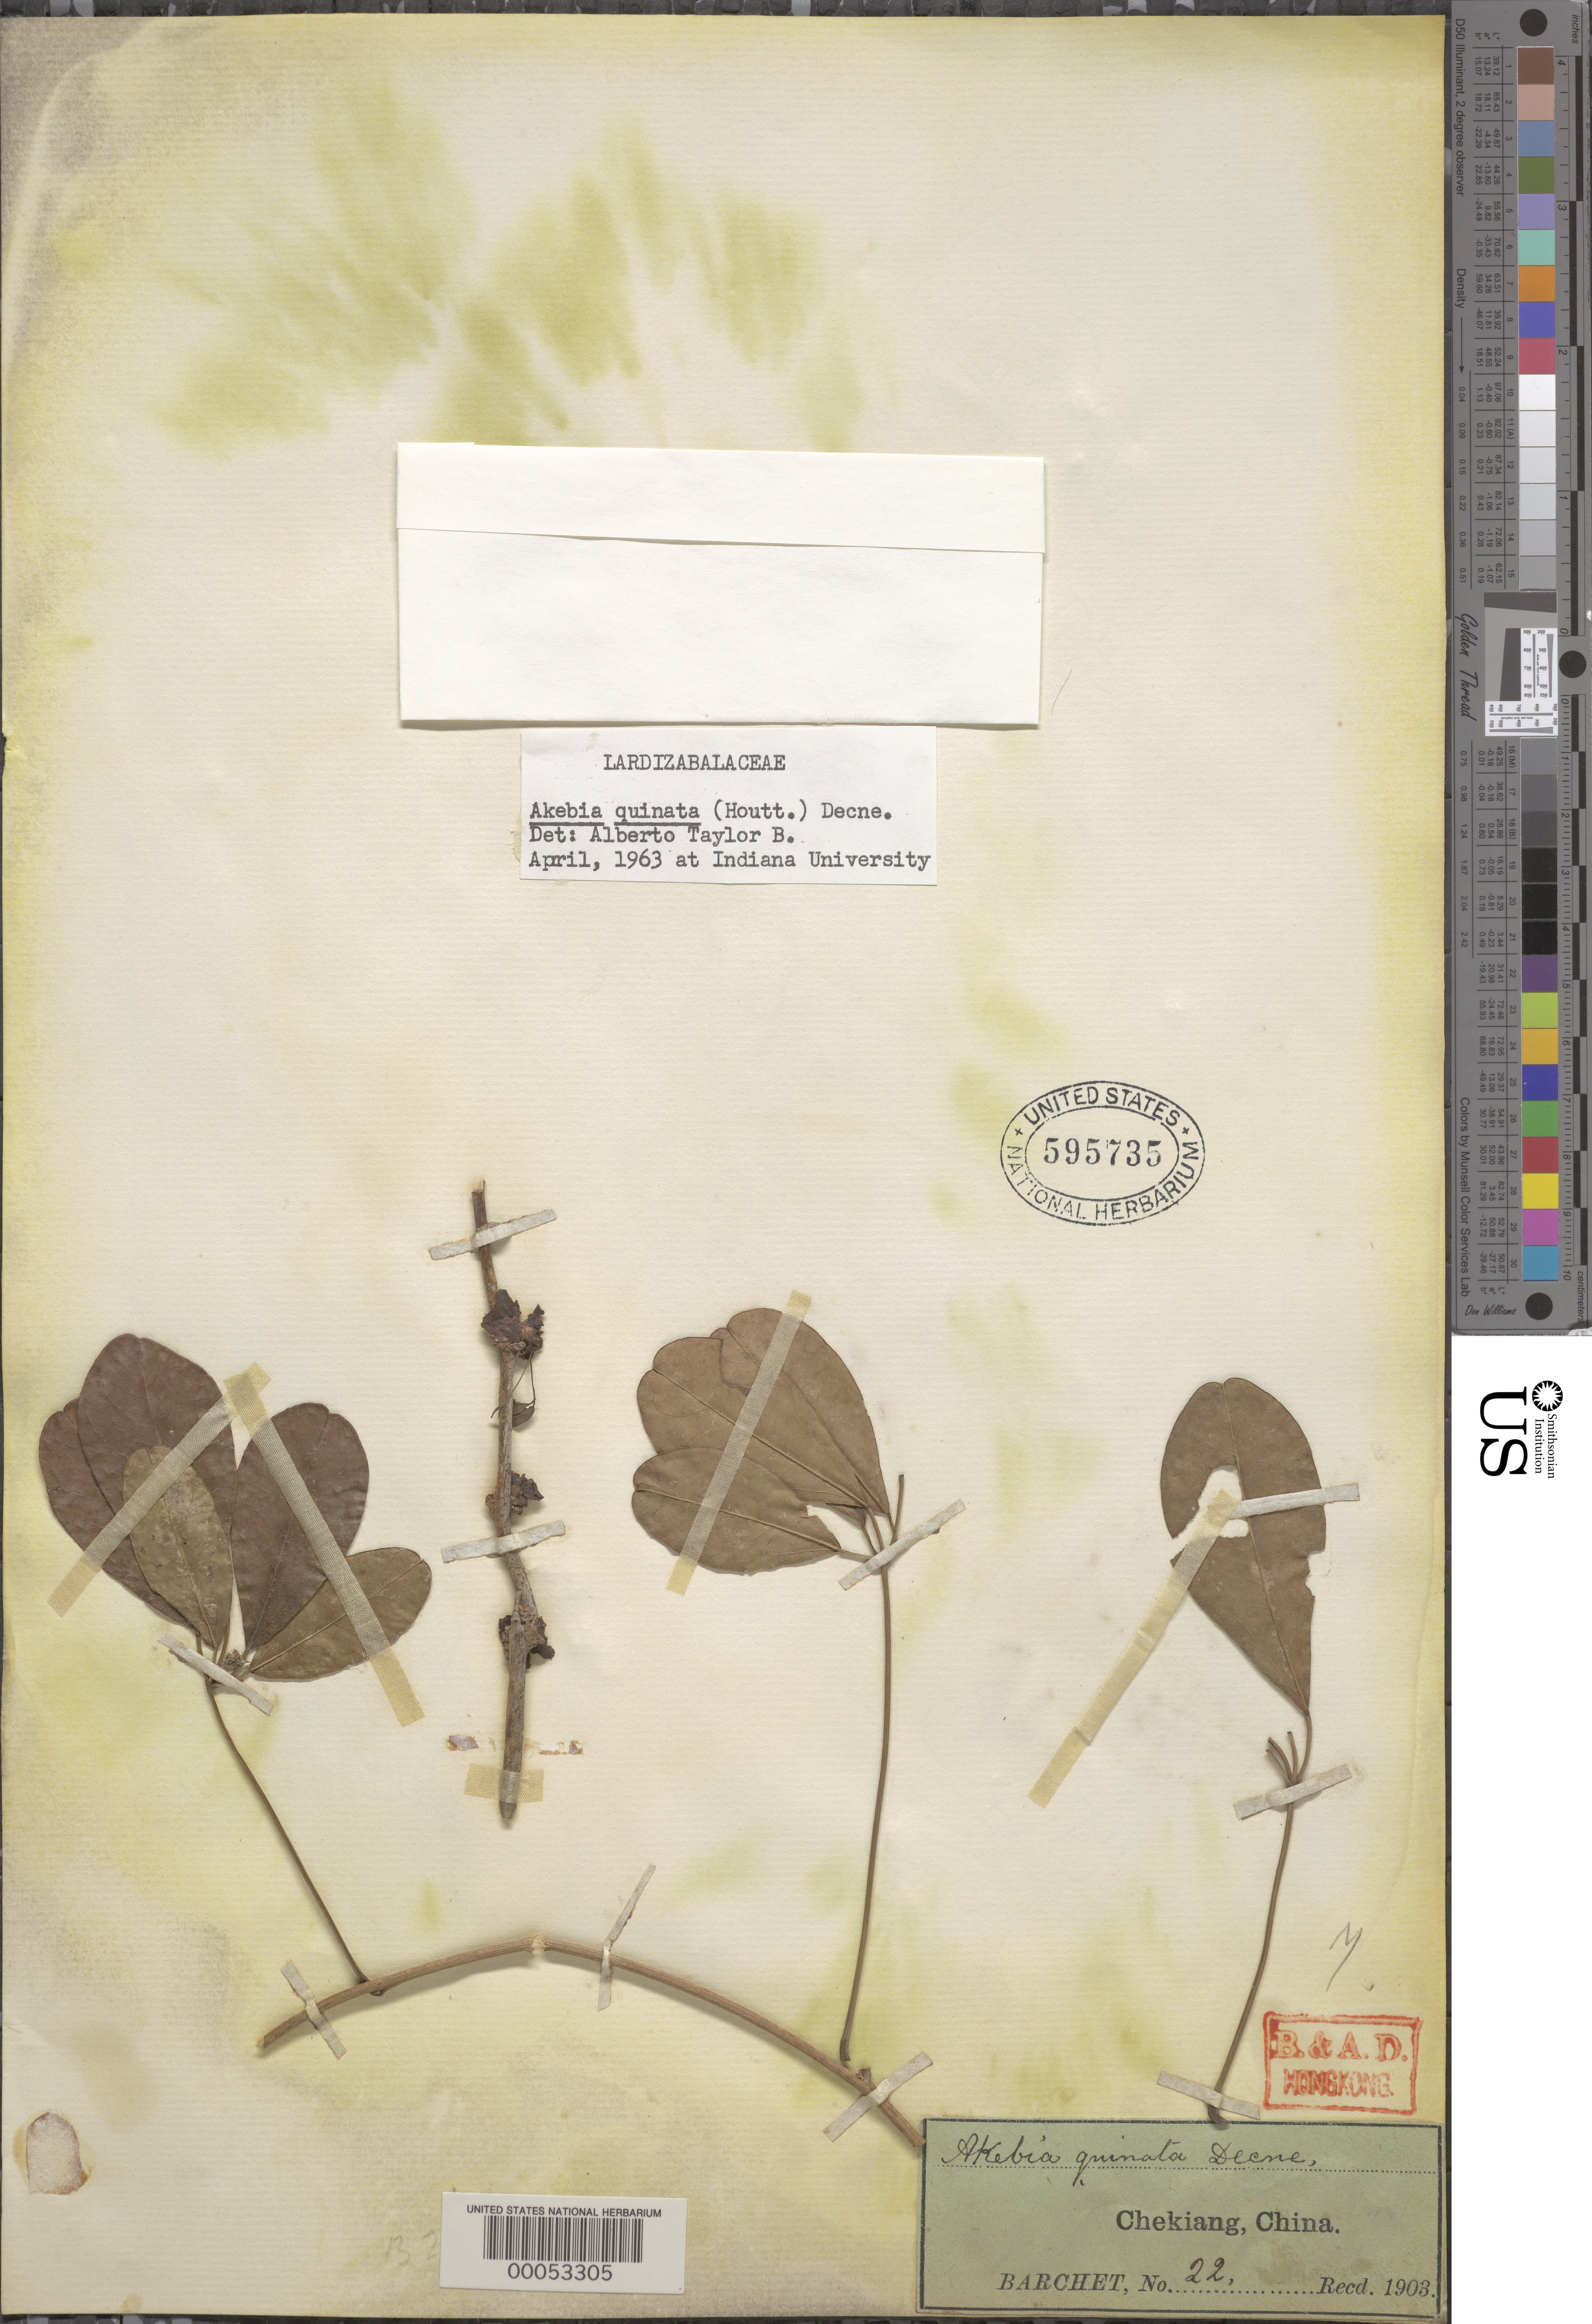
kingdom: Plantae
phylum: Tracheophyta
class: Magnoliopsida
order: Ranunculales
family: Lardizabalaceae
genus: Akebia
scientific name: Akebia quinata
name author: (Houtt.) Decne.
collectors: S. P. Barchet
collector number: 22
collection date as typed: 1903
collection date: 1903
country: China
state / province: Zhejiang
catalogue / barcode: US 595735